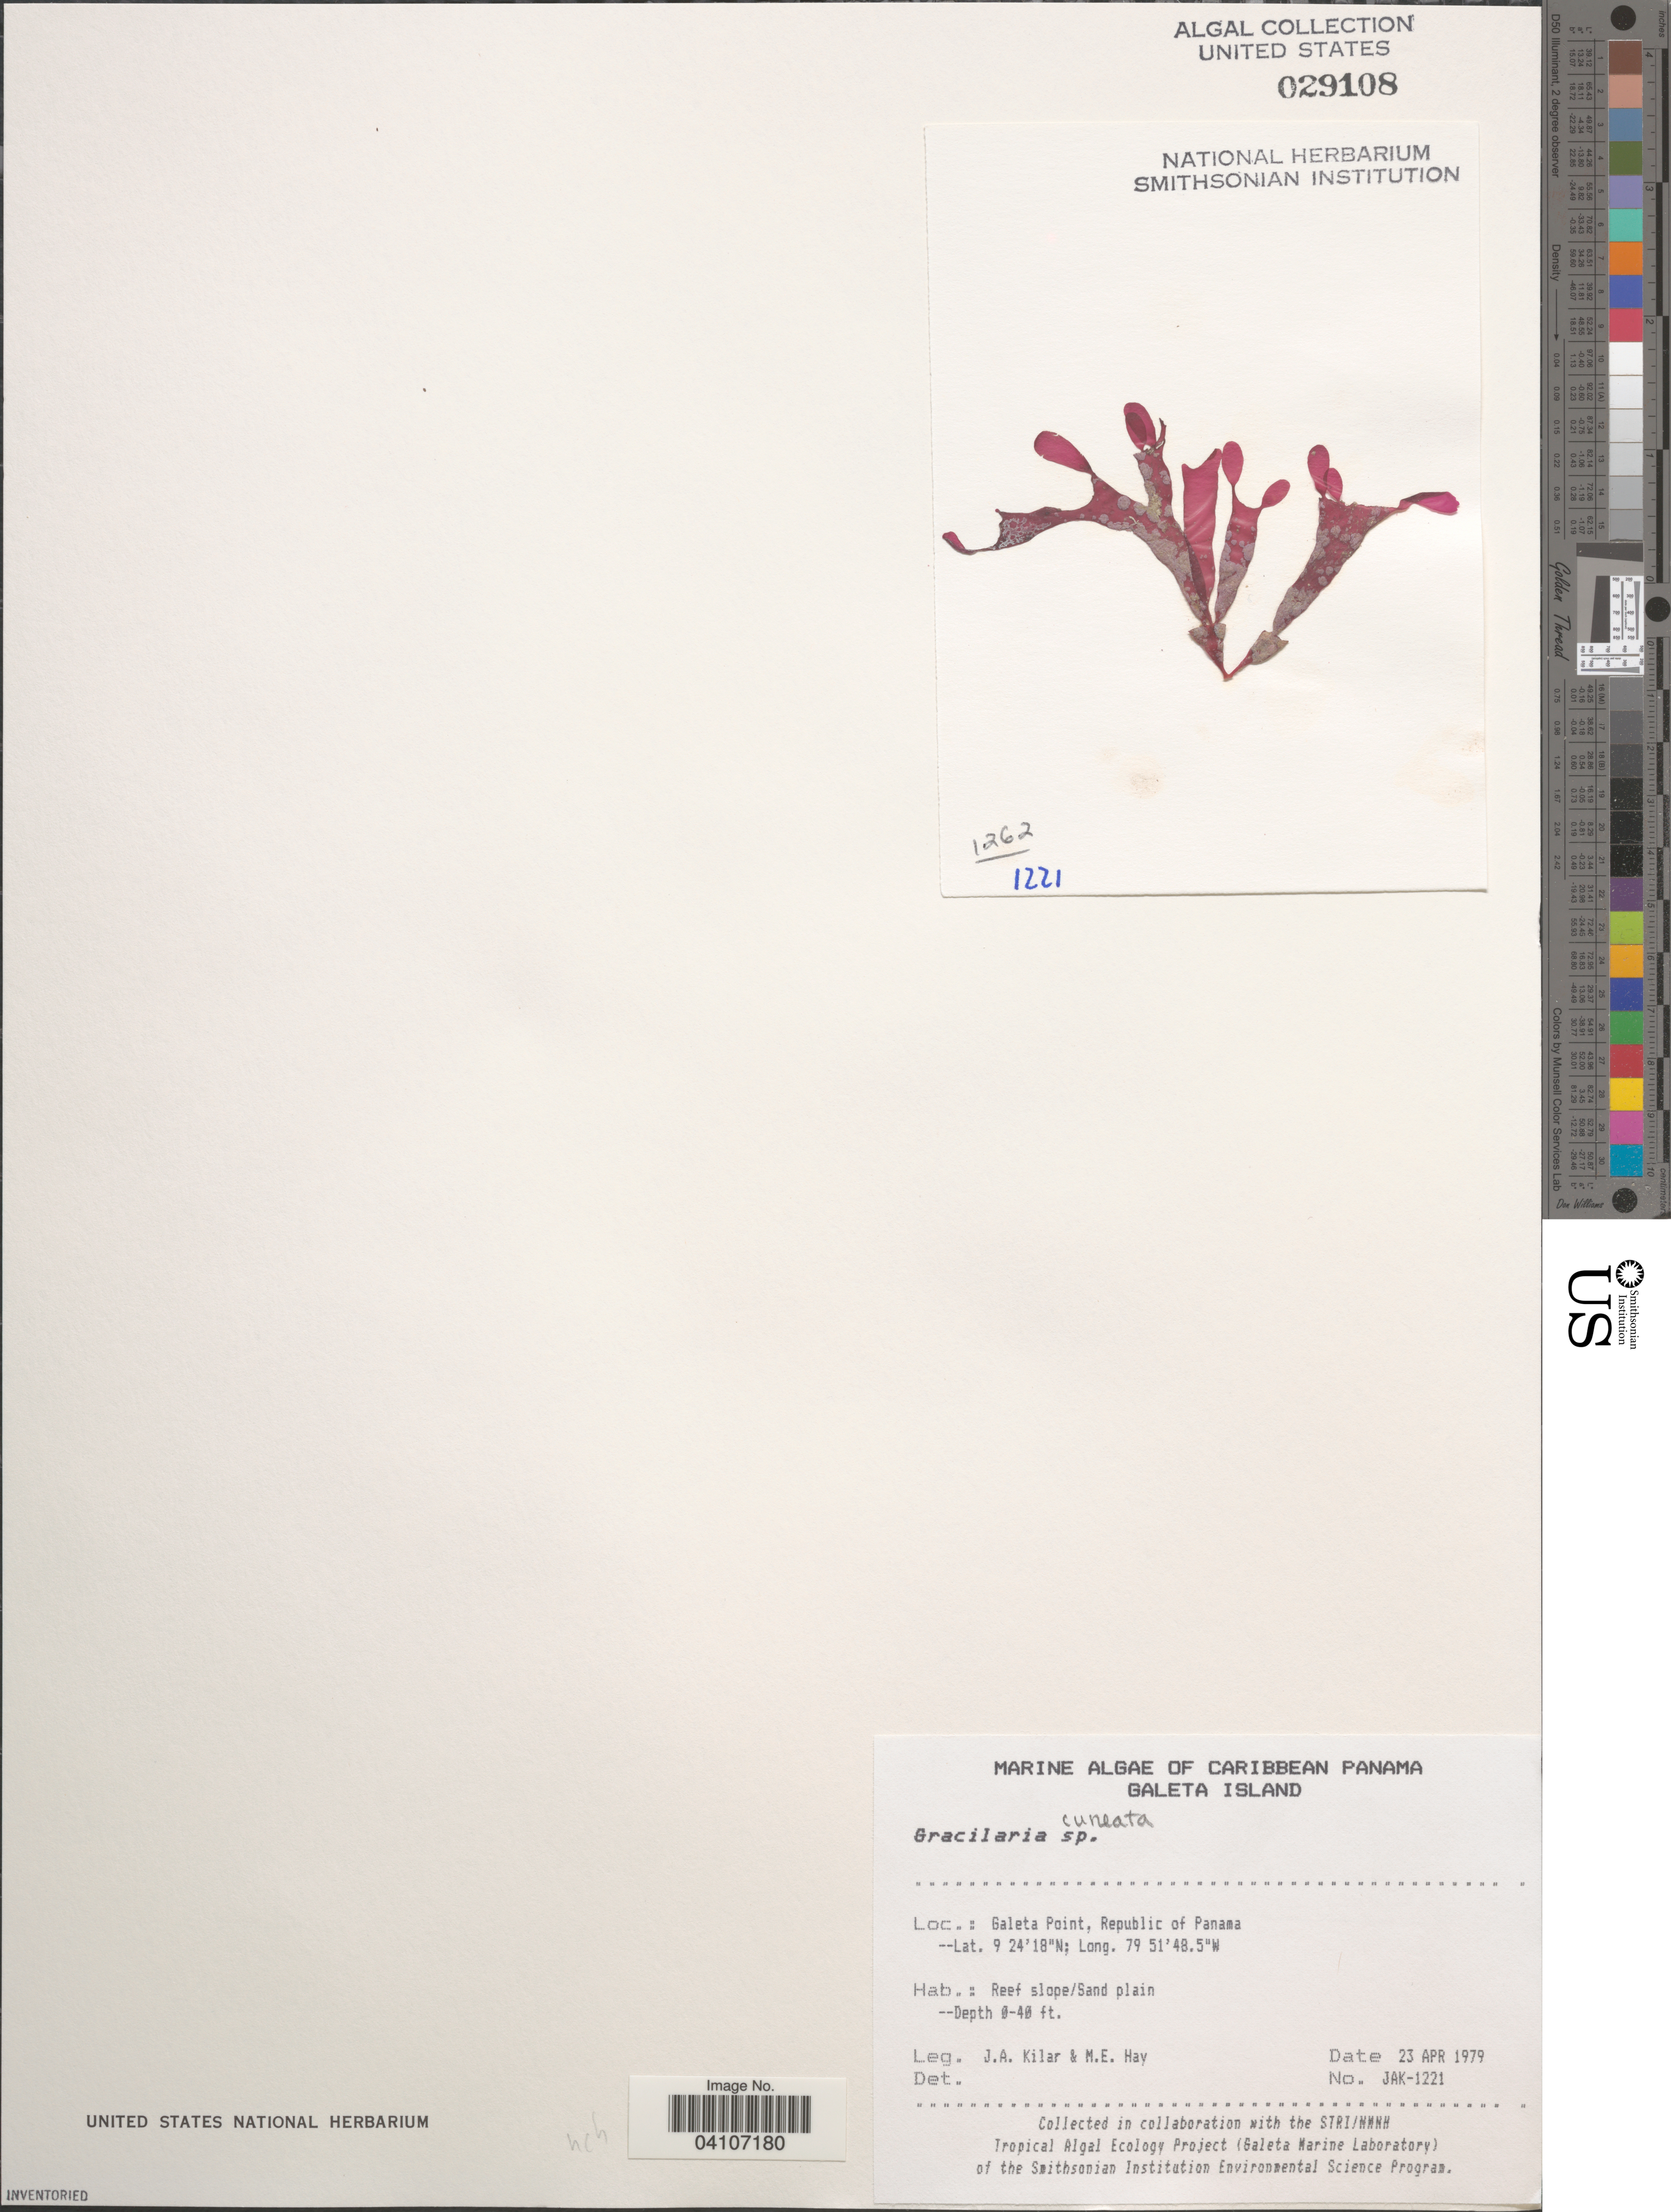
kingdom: Plantae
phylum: Rhodophyta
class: Florideophyceae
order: Gracilariales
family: Gracilariaceae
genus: Gracilaria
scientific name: Gracilaria cuneata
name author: Aresch.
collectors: J. A. Kilar & M. E. Hay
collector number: JAK-1221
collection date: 1979-04-23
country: Panama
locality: Caribbean Panama. Galeta Island. Galeta Point, Republic of Panama.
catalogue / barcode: US 29108